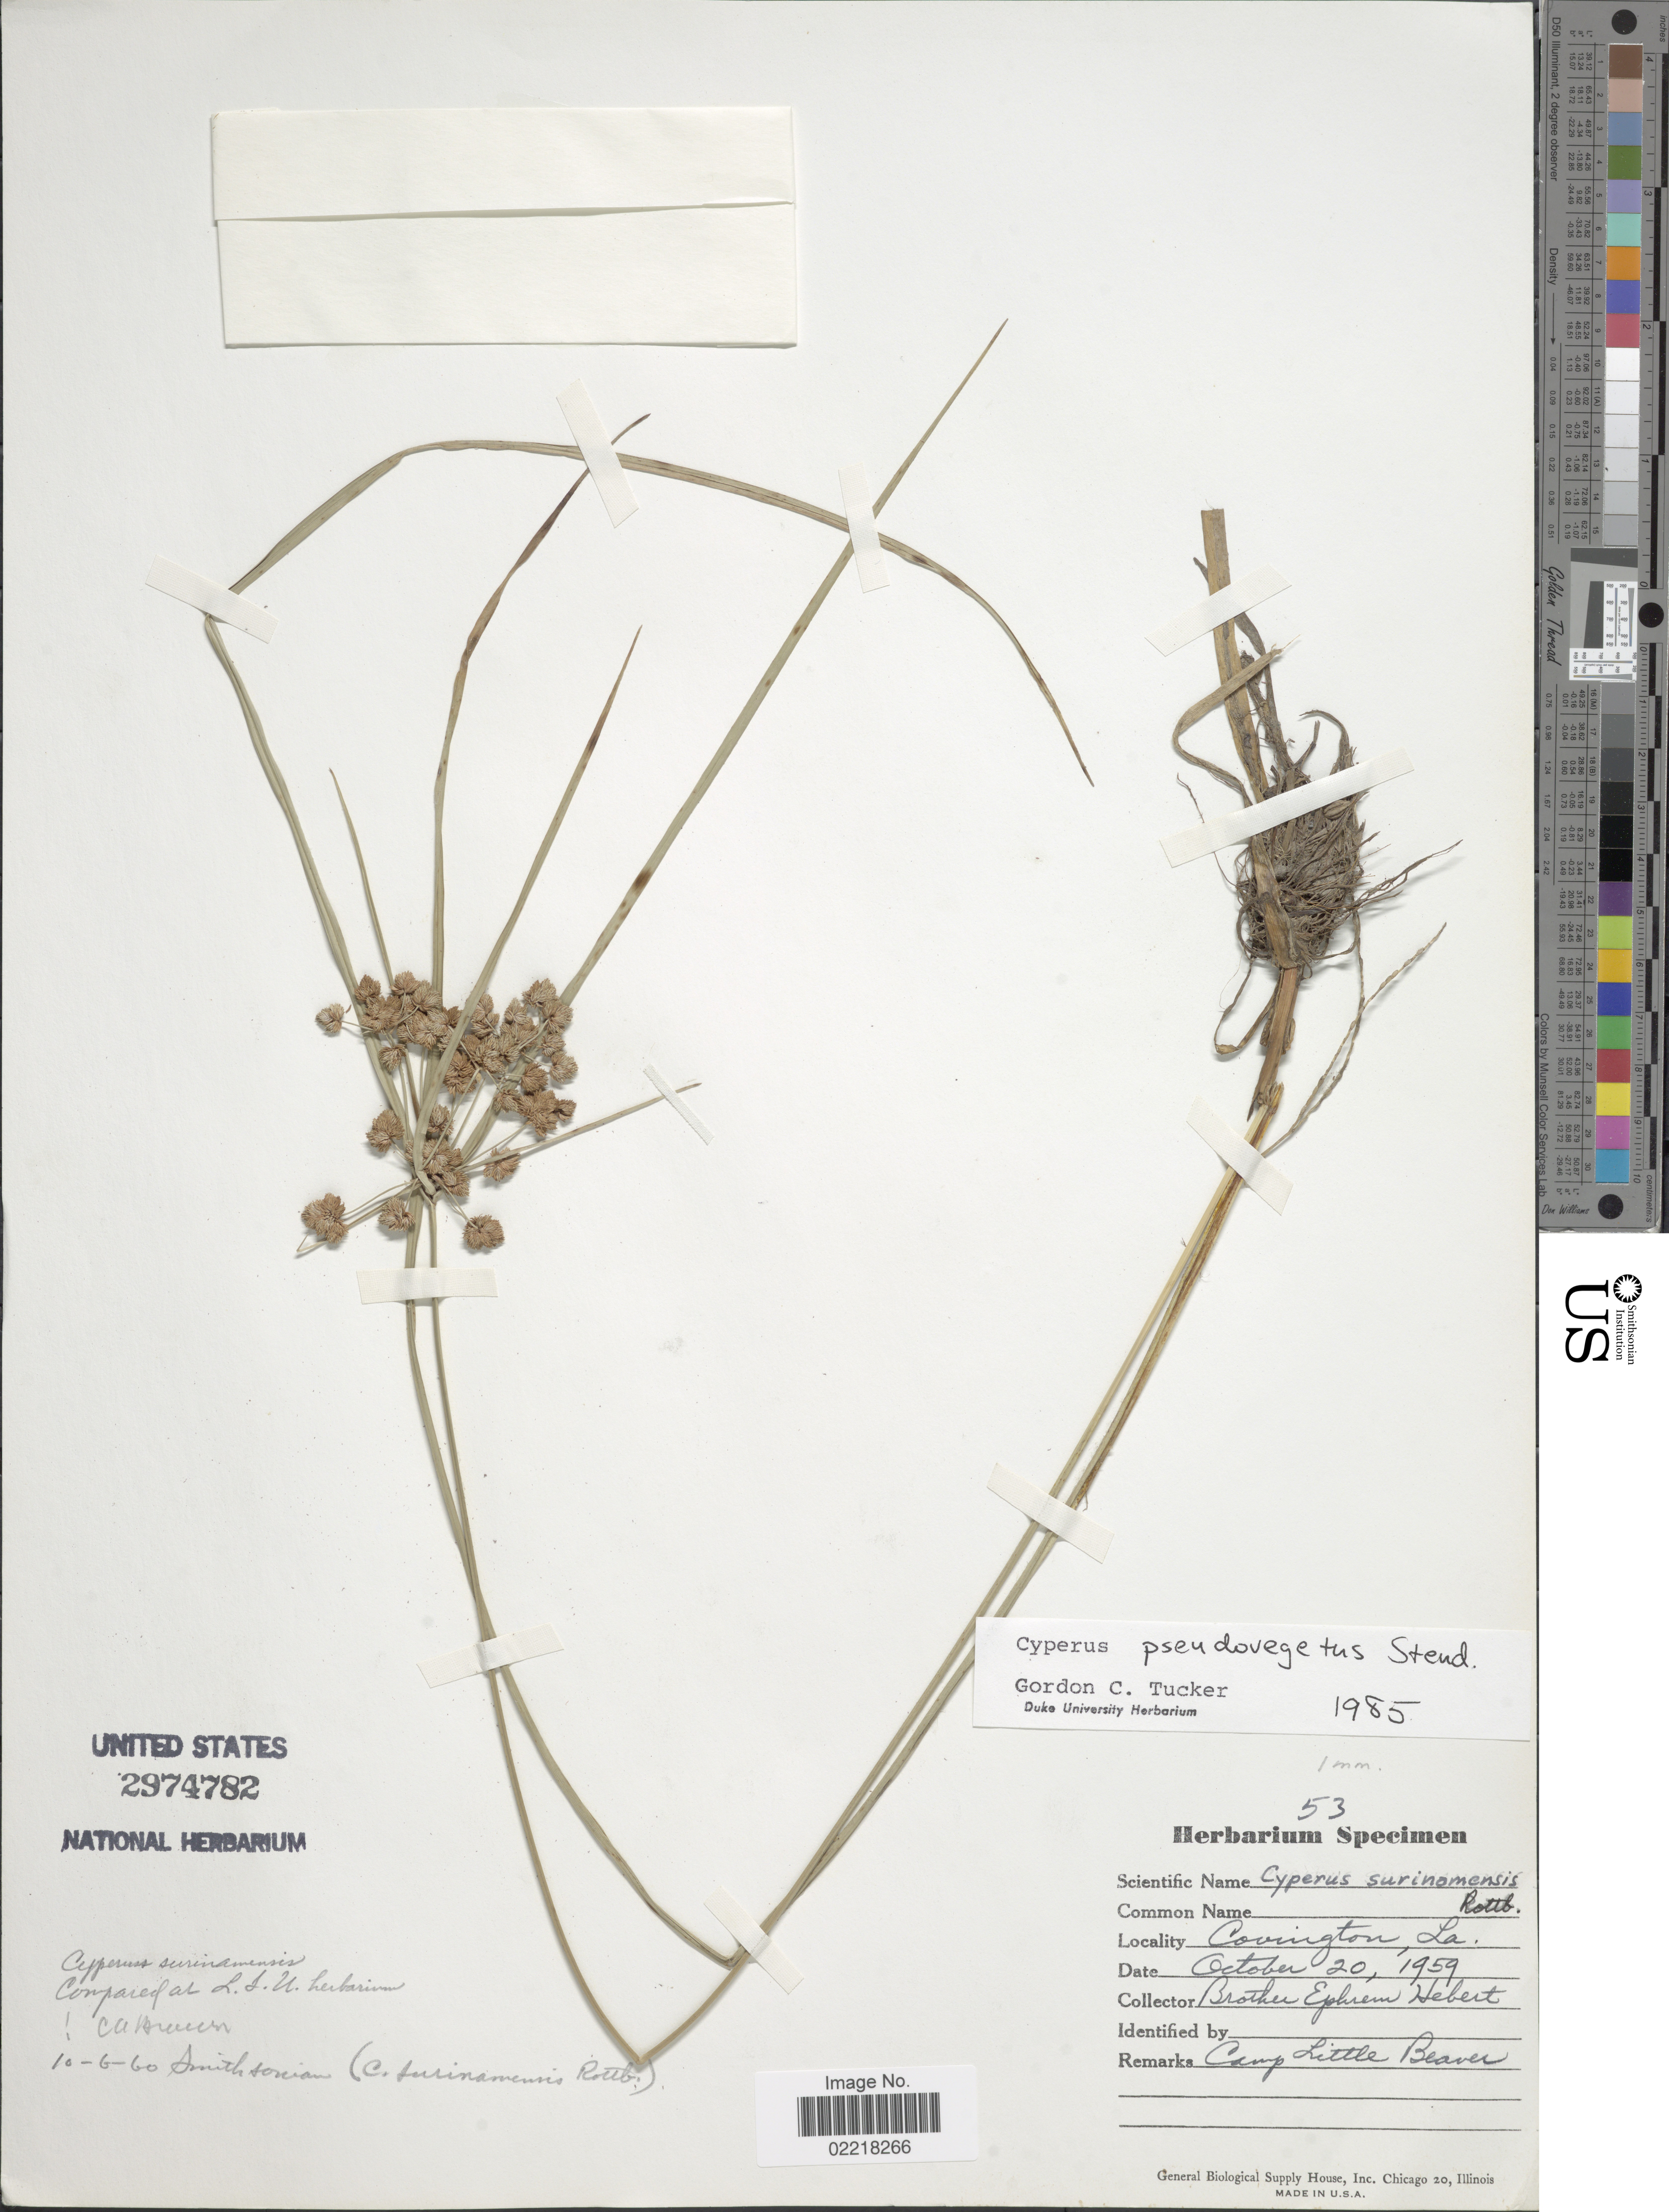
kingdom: Plantae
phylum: Tracheophyta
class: Liliopsida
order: Poales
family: Cyperaceae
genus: Cyperus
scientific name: Cyperus pseudovegetus Steud.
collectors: E. Hebert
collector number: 53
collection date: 1959-10-20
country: United States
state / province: Louisiana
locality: Covington, La., Camp Little Beaver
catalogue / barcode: US 2974782